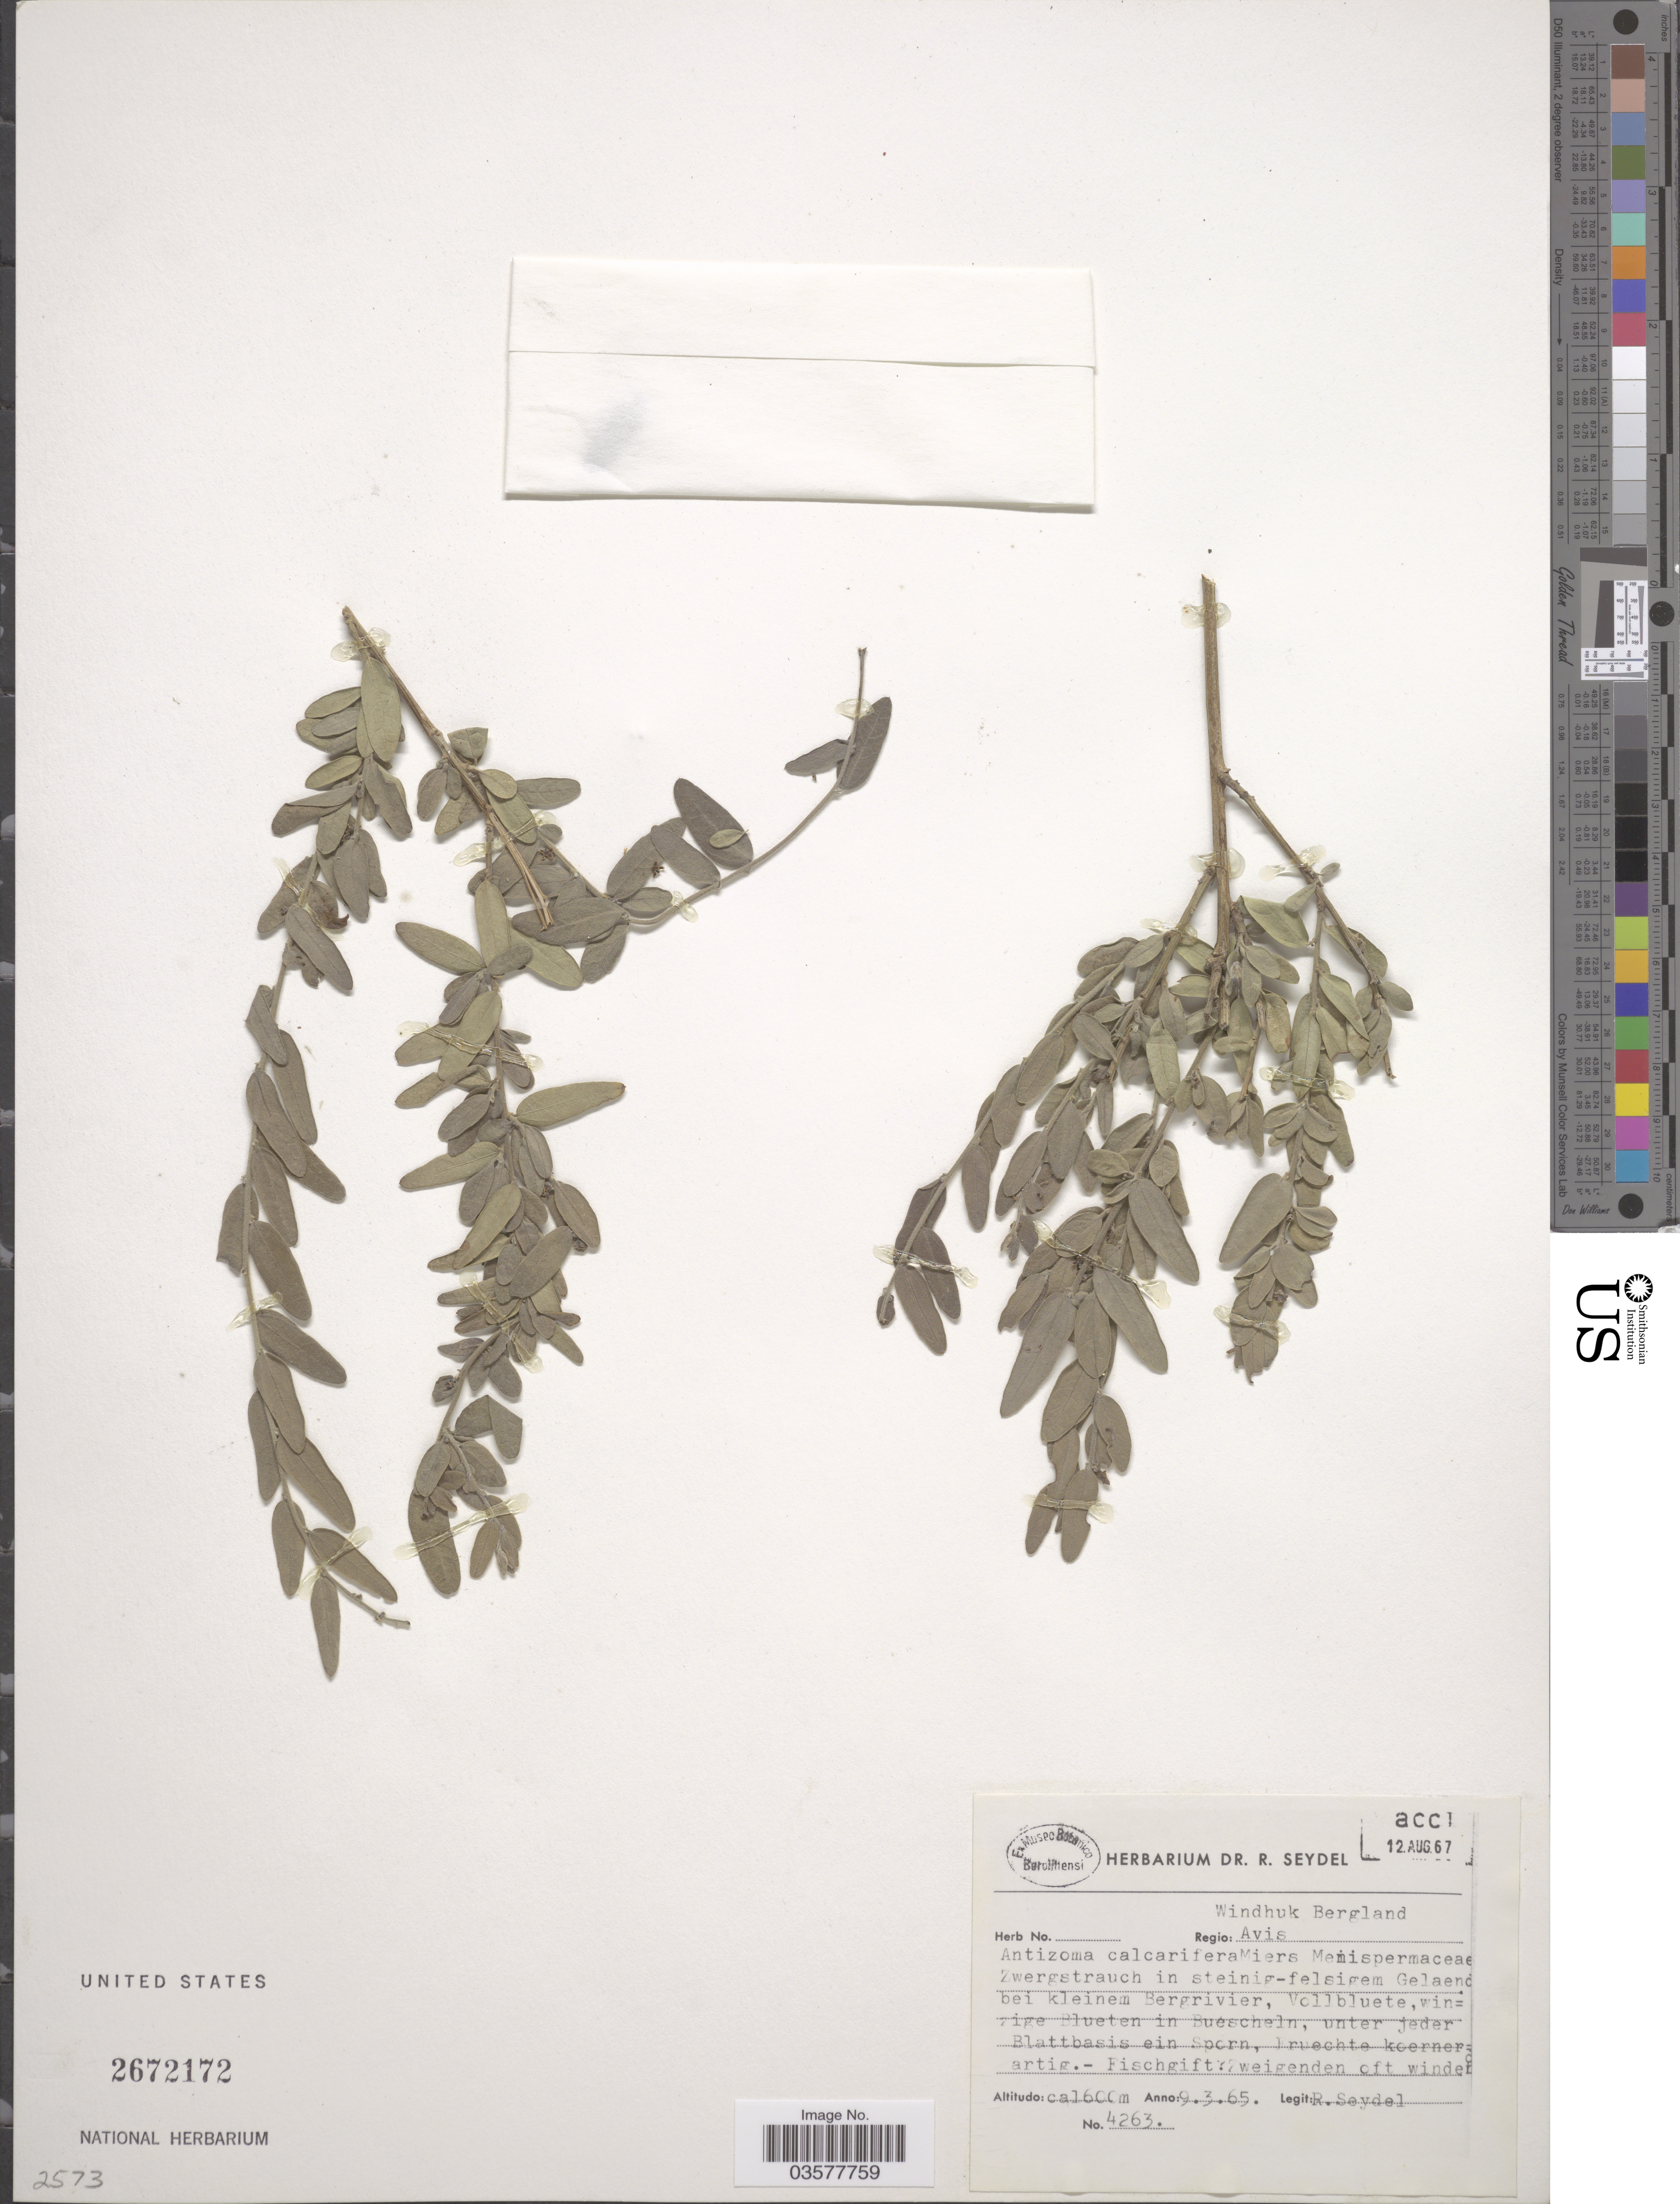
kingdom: Plantae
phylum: Tracheophyta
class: Magnoliopsida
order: Ranunculales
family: Menispermaceae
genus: Antizoma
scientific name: Antizoma angustifolia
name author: (Burch.) Miers ex Harv.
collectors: R. Seydel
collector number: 4263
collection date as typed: Transcribed d/m/y: 9/3/65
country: Namibia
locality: Windhuk Bergland. Regio Avis. Bei kleinem Bergrivier, Vollbluete.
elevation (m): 1600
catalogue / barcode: US 2672172